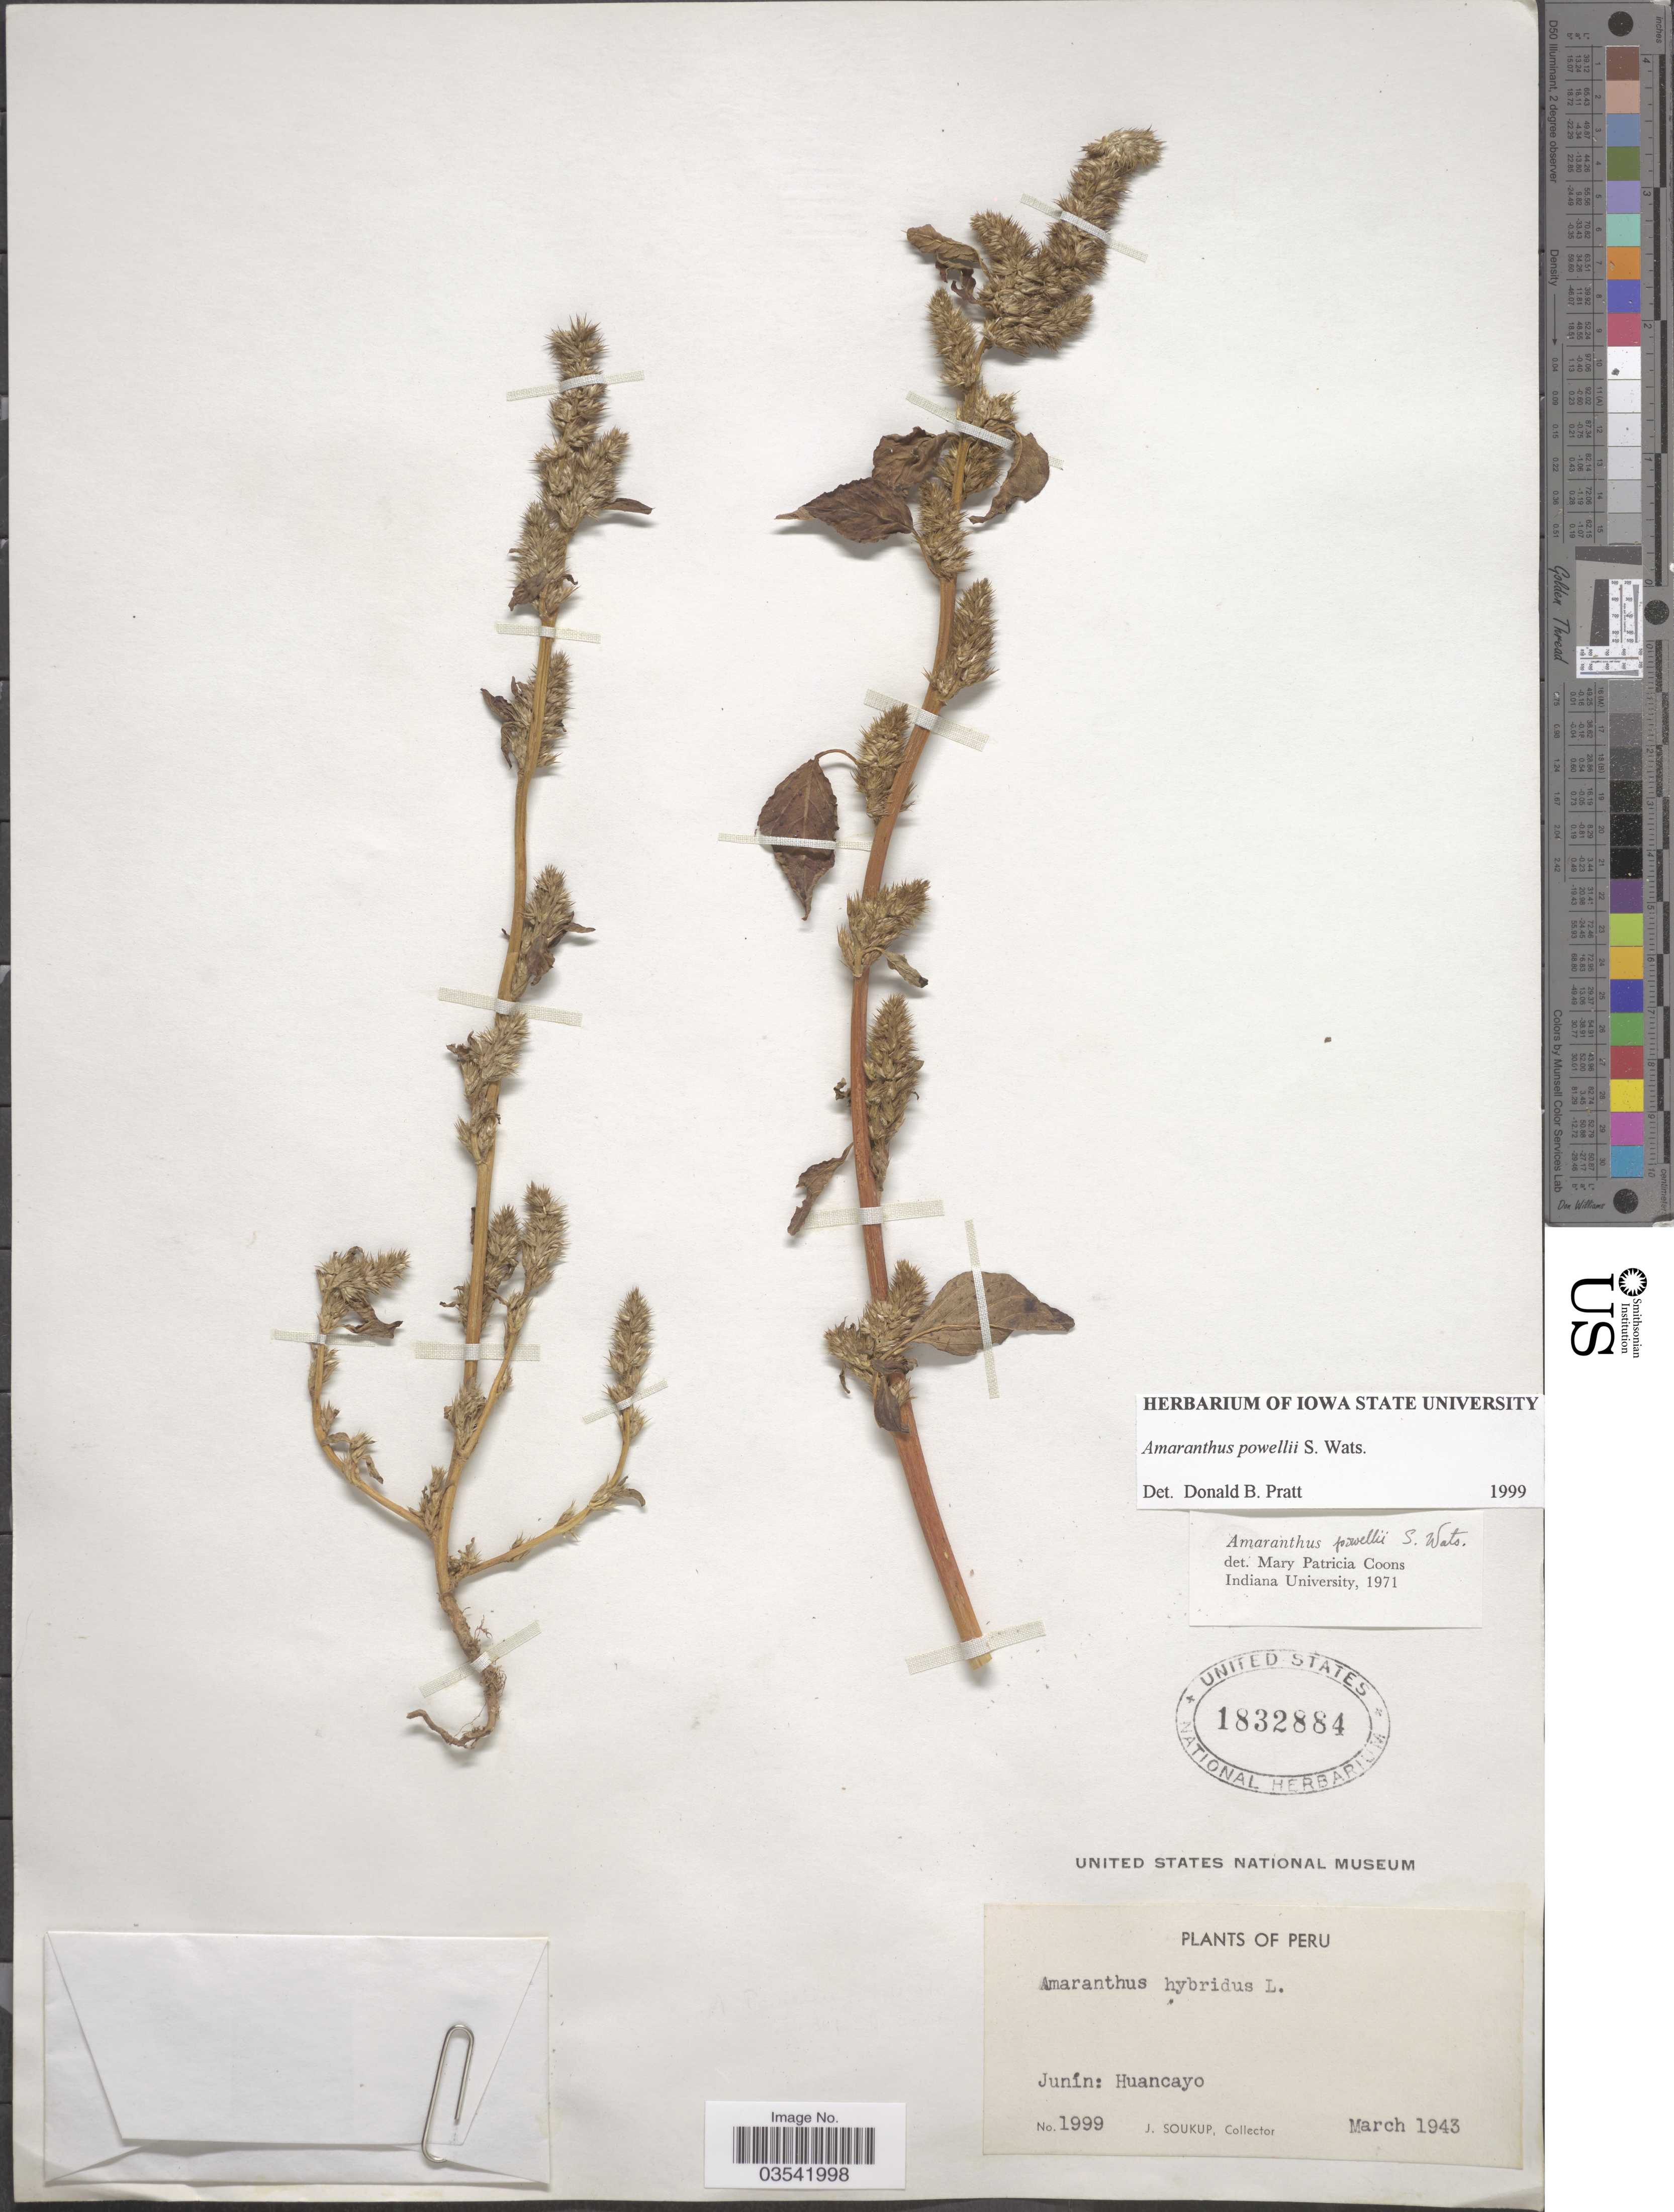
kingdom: Plantae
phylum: Tracheophyta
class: Magnoliopsida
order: Caryophyllales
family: Amaranthaceae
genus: Amaranthus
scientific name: Amaranthus powellii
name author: S. Watson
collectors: J. Soukup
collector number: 1999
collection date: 1943-03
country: Peru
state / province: Junín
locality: Huancayo.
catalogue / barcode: US 1832884